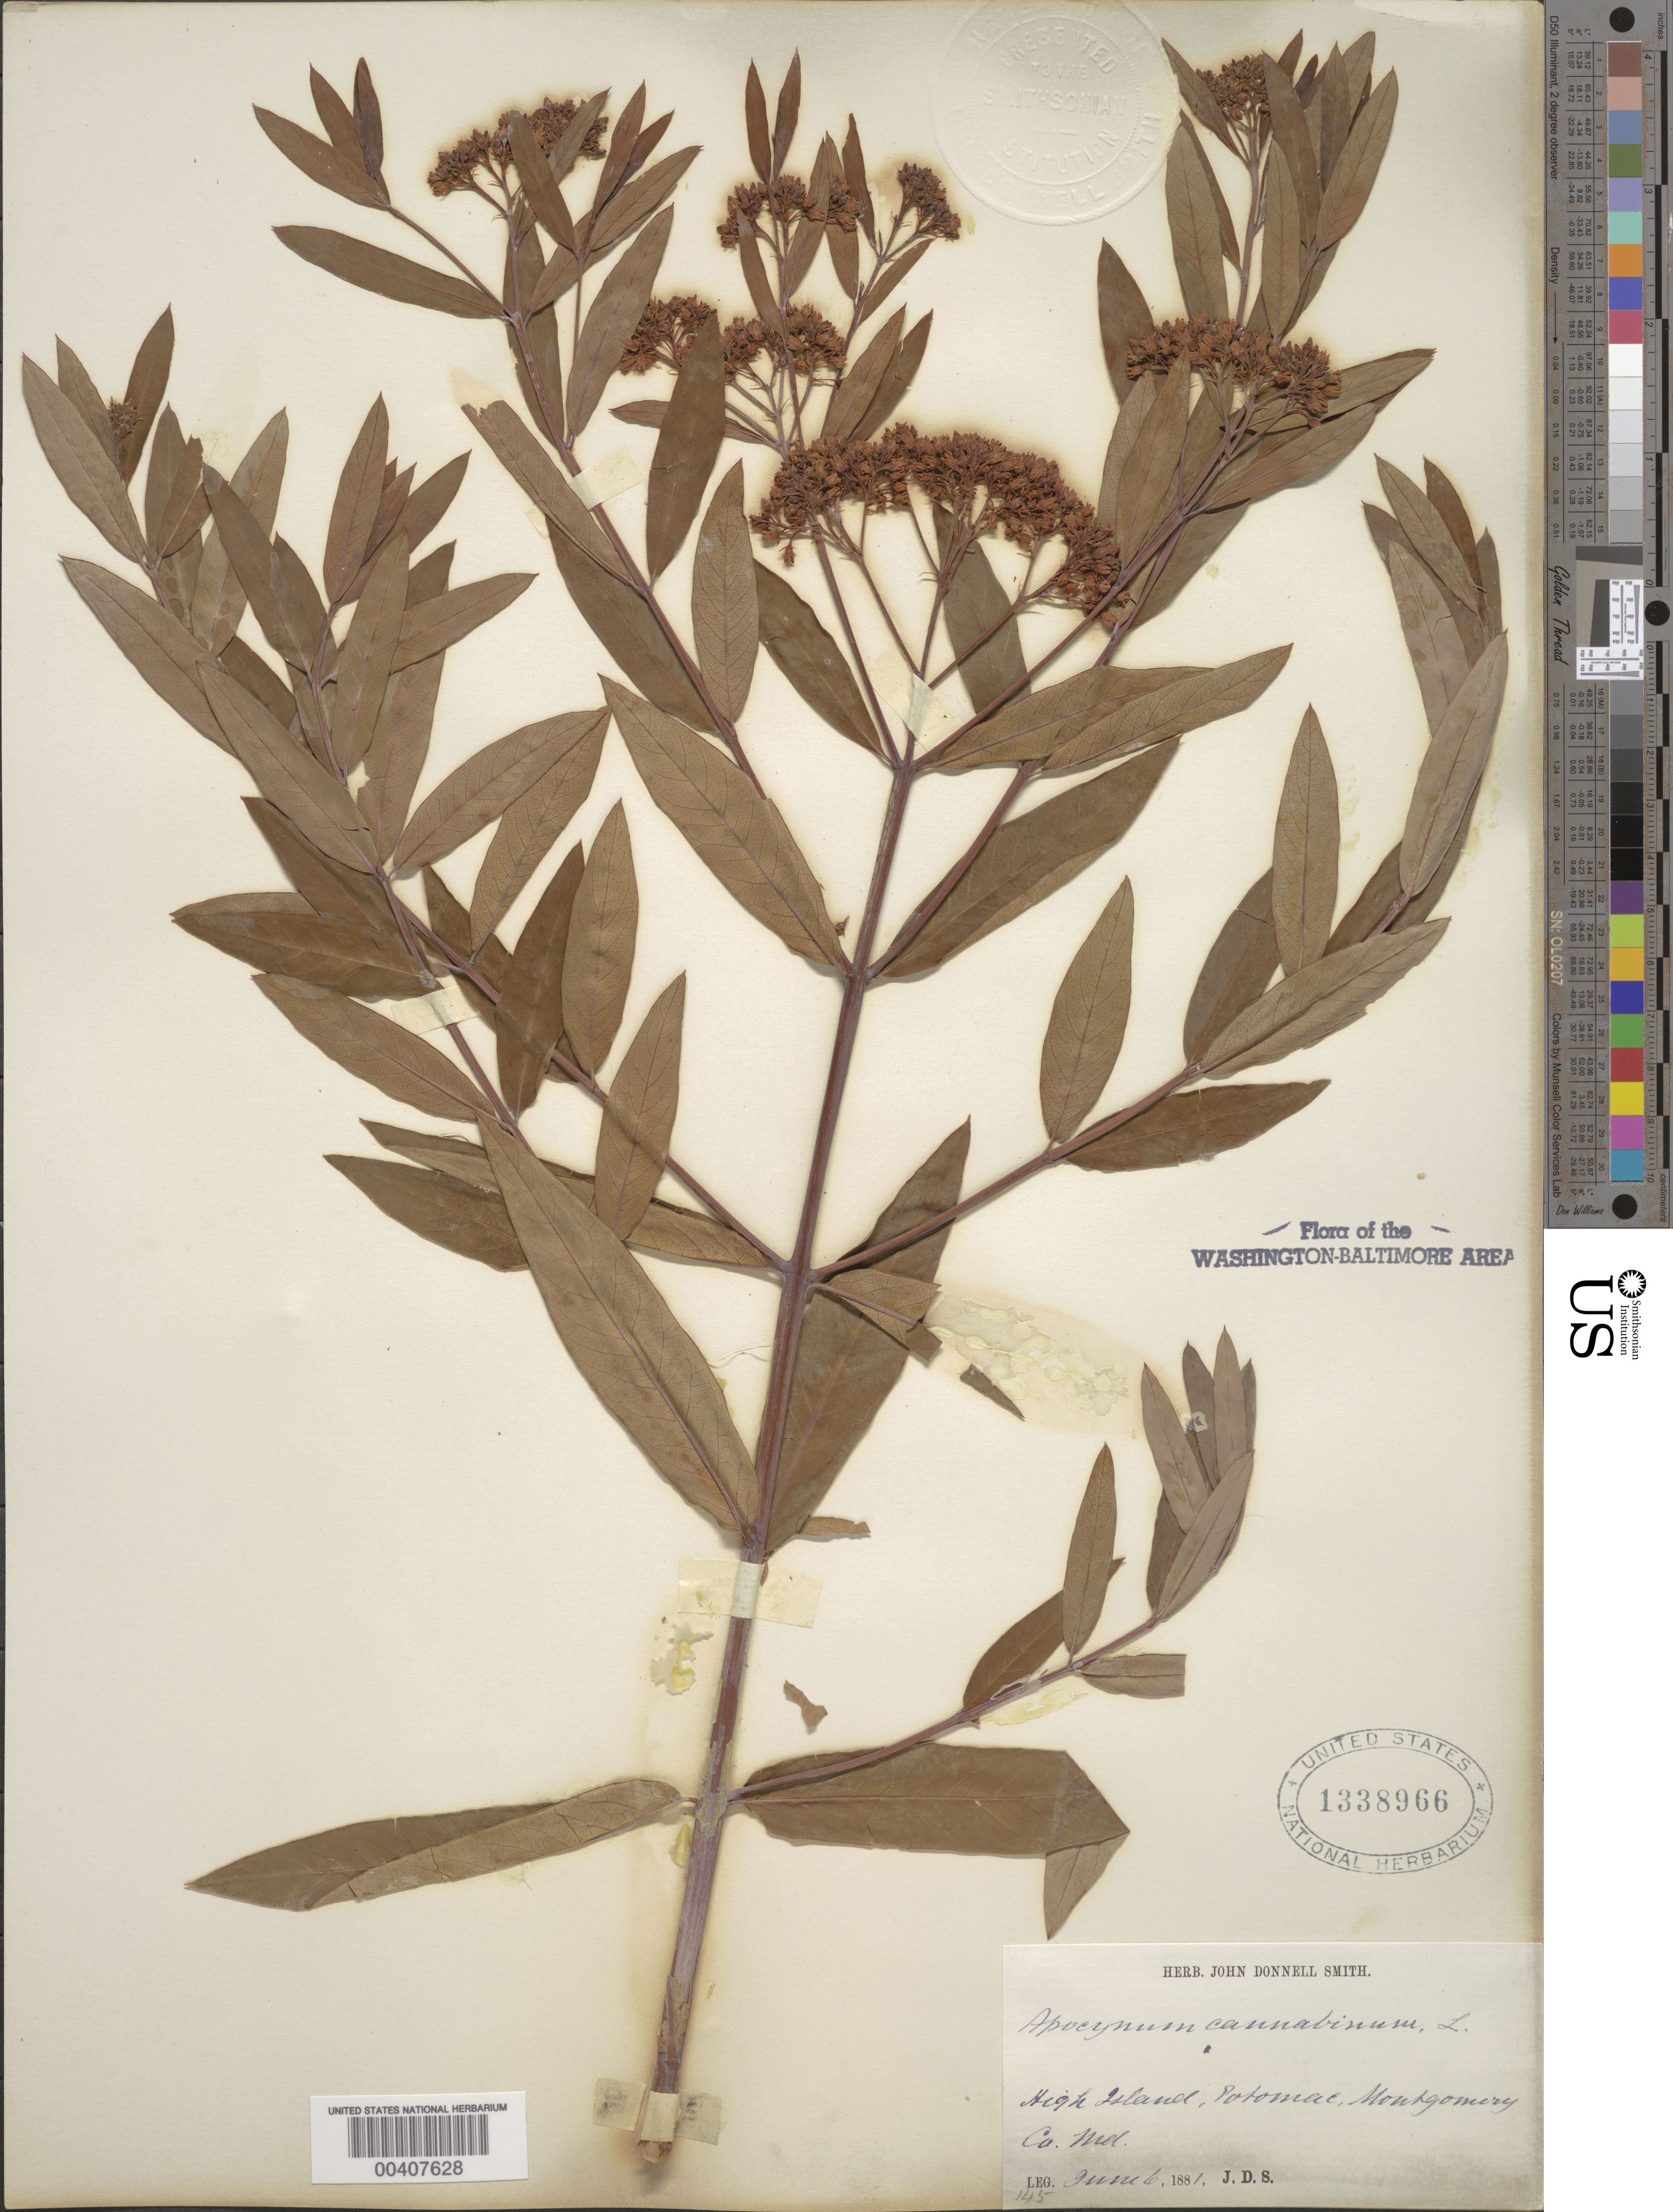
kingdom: Plantae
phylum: Tracheophyta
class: Magnoliopsida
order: Gentianales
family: Apocynaceae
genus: Apocynum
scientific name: Apocynum cannabinum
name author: L.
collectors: J. Donnell Smith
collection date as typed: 06 Jun 1881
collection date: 1881-06-06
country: United States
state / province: Maryland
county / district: Montgomery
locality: High Island C. & O. Canal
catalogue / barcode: US 1338966